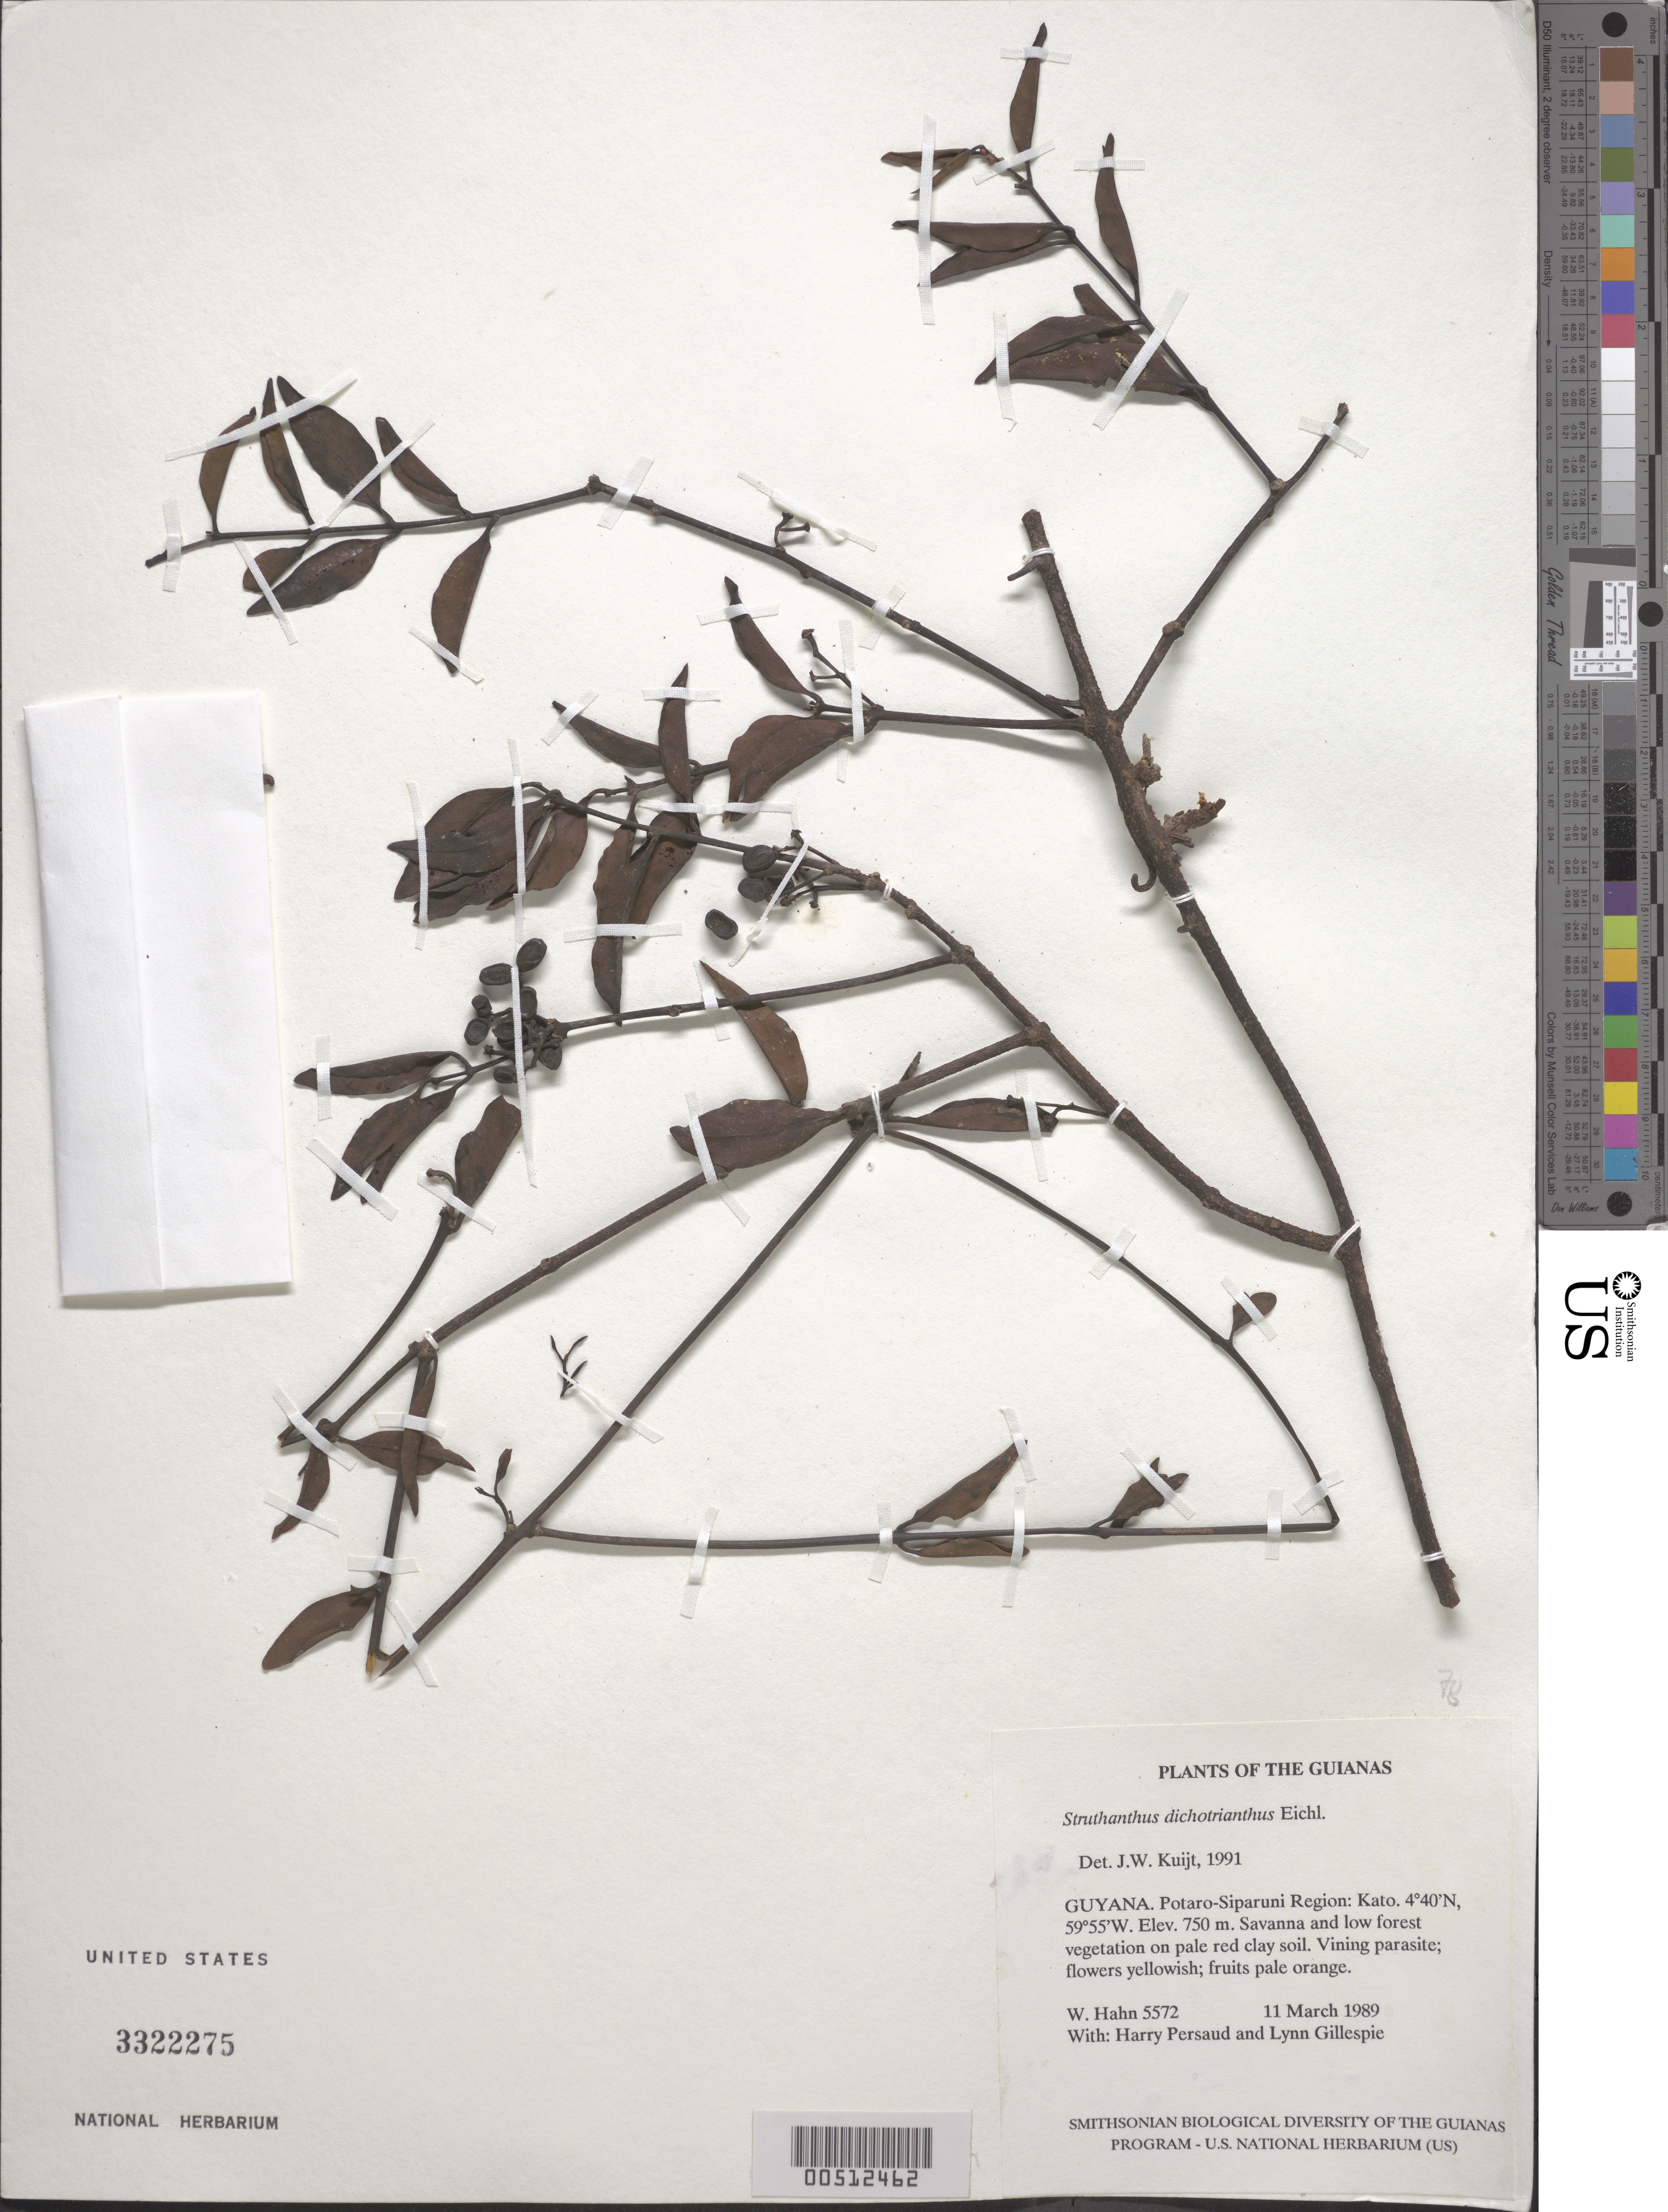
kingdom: Plantae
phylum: Tracheophyta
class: Magnoliopsida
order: Santalales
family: Loranthaceae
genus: Struthanthus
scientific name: Struthanthus dichotrianthus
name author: Eichler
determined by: Kuijt, Job, (CANADA)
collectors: W. Hahn, H. Persaud & L. J. Gillespie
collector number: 5572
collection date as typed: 11 March 1989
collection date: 1989-03-11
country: Guyana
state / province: Potaro-Siparuni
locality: Kato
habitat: Savanna and low forest vegetation on pale red clay soil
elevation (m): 750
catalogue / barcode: US 3322275